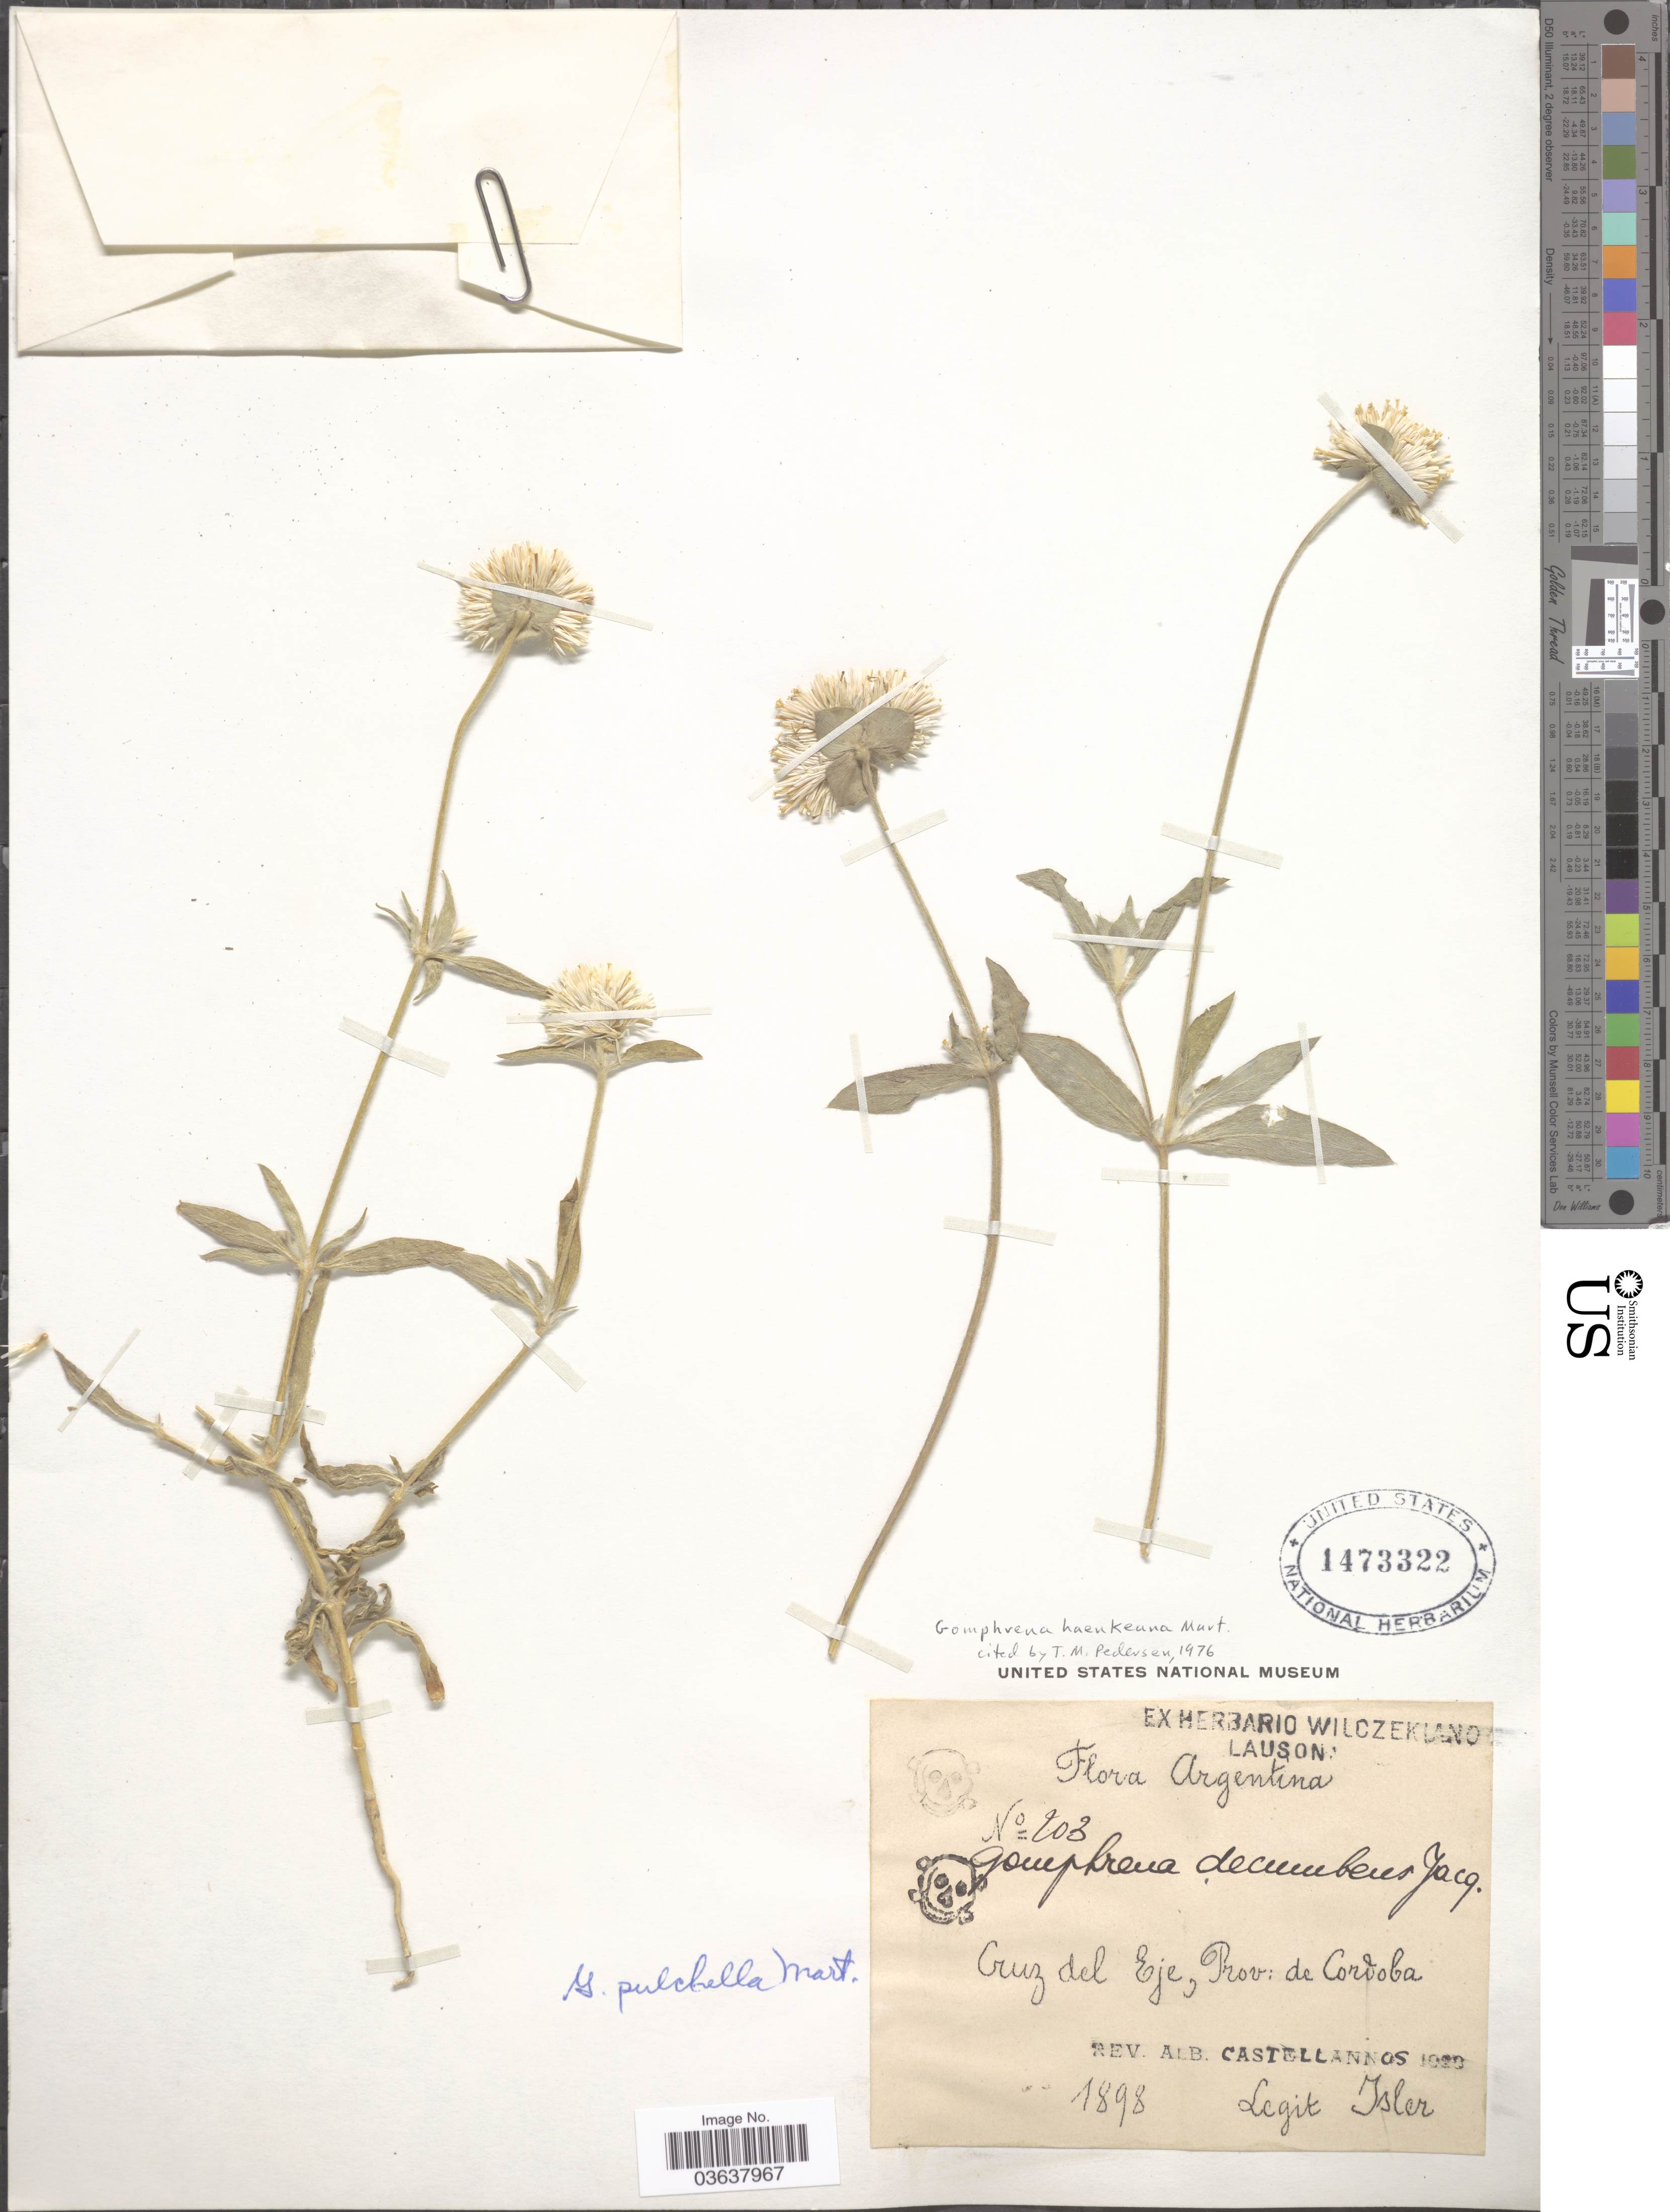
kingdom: Plantae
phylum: Tracheophyta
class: Magnoliopsida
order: Caryophyllales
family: Amaranthaceae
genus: Gomphrena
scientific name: Gomphrena haenkeana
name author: Mart.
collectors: -. Isler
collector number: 203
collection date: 1898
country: Argentina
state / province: Cordoba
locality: Cruz del Eje.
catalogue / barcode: US 1473322